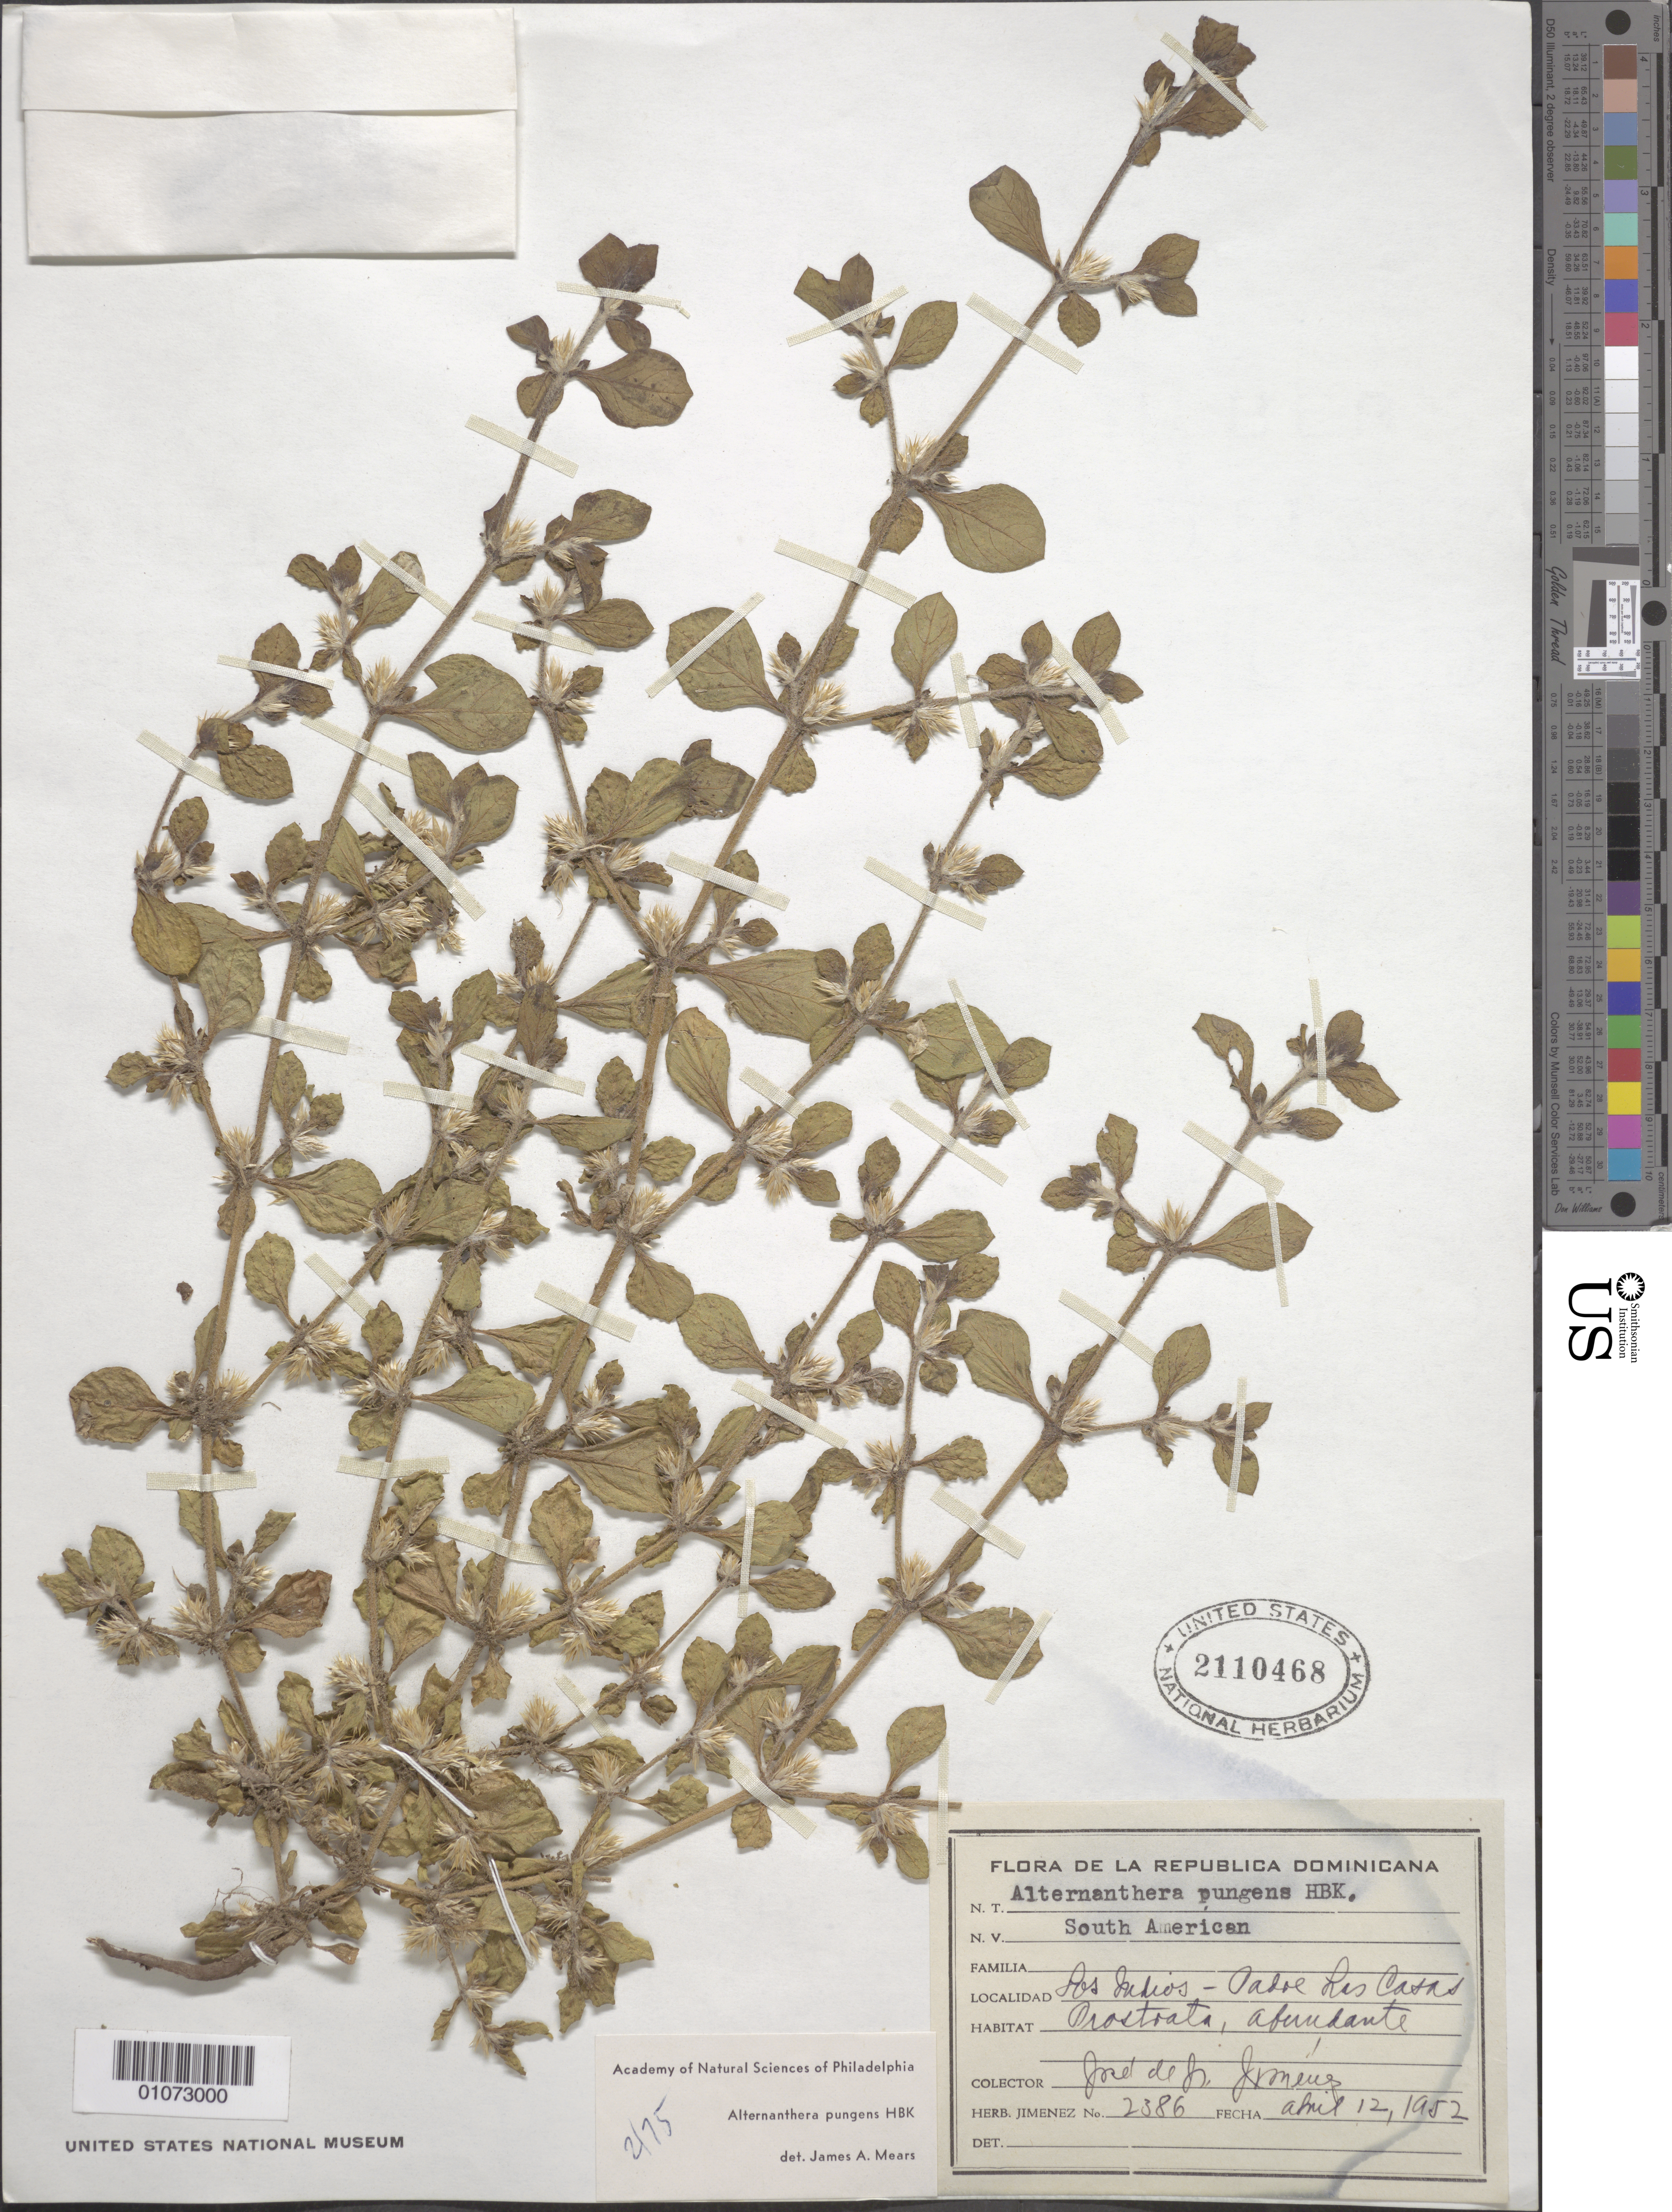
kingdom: Plantae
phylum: Tracheophyta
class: Magnoliopsida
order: Caryophyllales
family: Amaranthaceae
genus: Alternanthera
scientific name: Alternanthera pungens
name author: Kunth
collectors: J. J. Jiménez Almonte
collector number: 2386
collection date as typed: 12 Apr 1952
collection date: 1952-04-12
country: Dominican Republic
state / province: Azua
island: Hispaniola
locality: Padre Las Casas.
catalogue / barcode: US 2110468